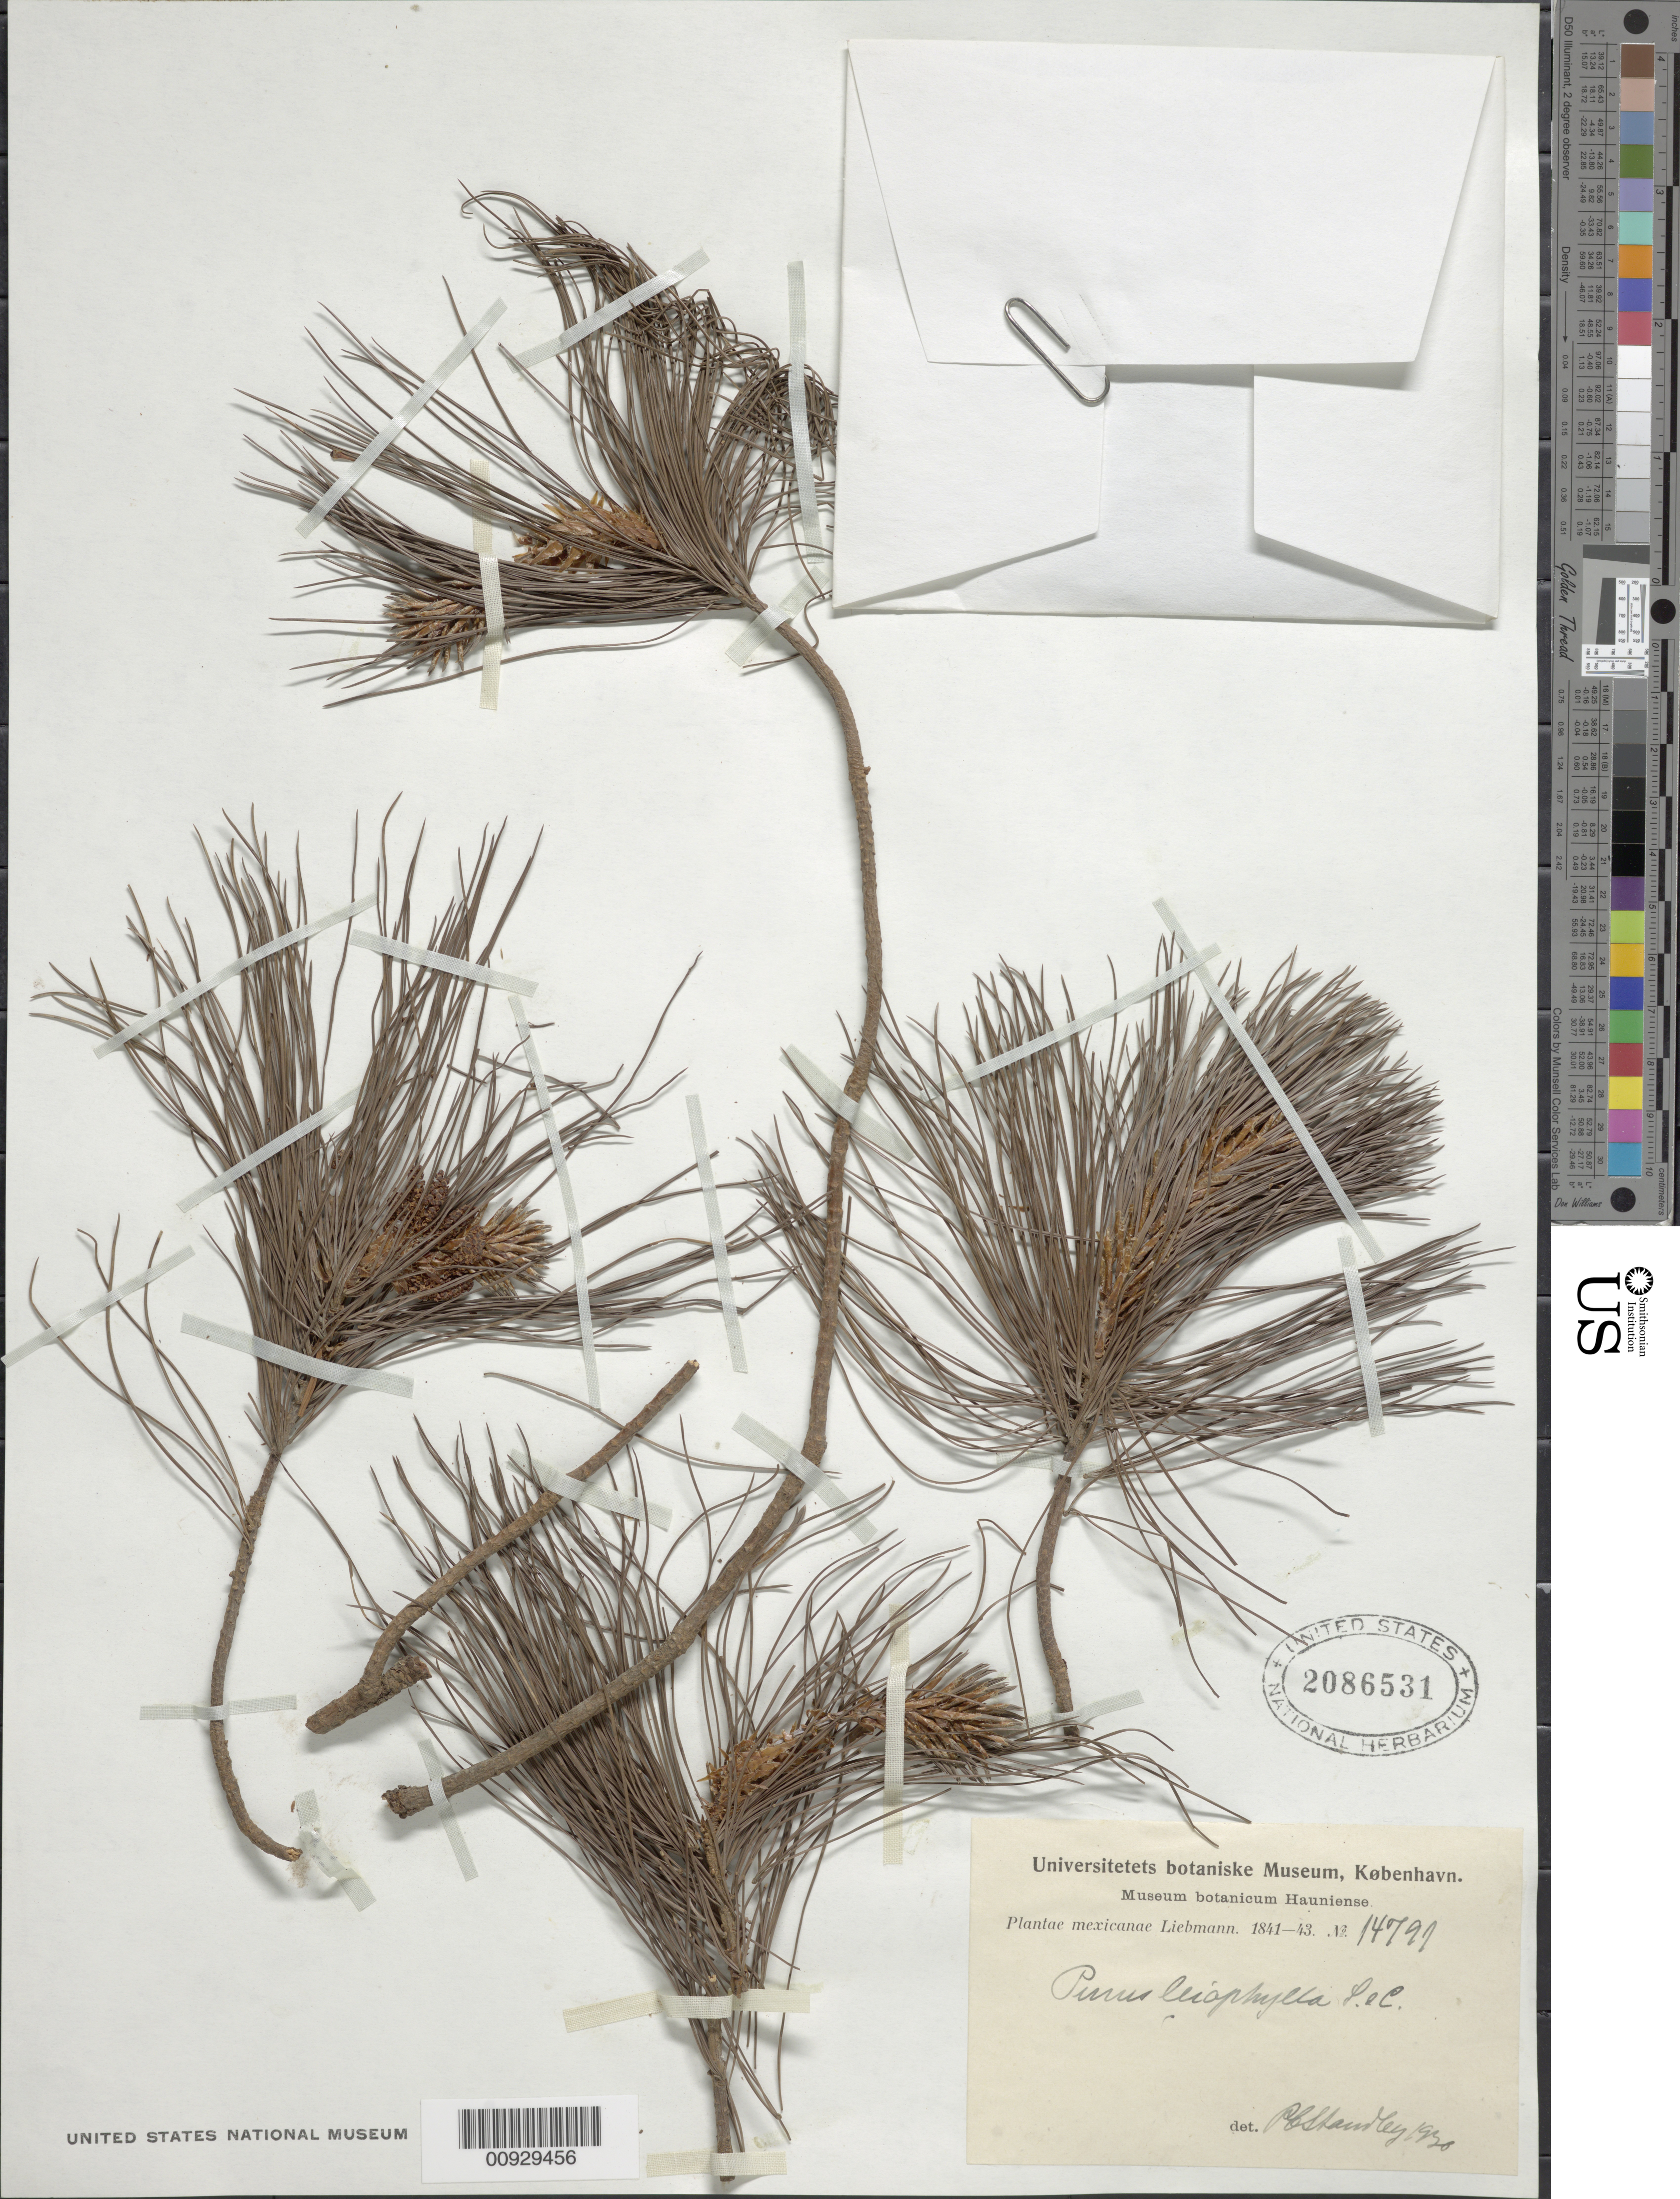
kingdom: Plantae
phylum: Tracheophyta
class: Pinopsida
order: Pinales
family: Pinaceae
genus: Pinus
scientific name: Pinus leiophylla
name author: Schiede ex Schltdl. & Cham.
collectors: F. M. Liebmann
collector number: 14791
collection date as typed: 1841 to -- --- 1843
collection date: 1841/1843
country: Mexico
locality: Mexico.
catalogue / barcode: US 2086531